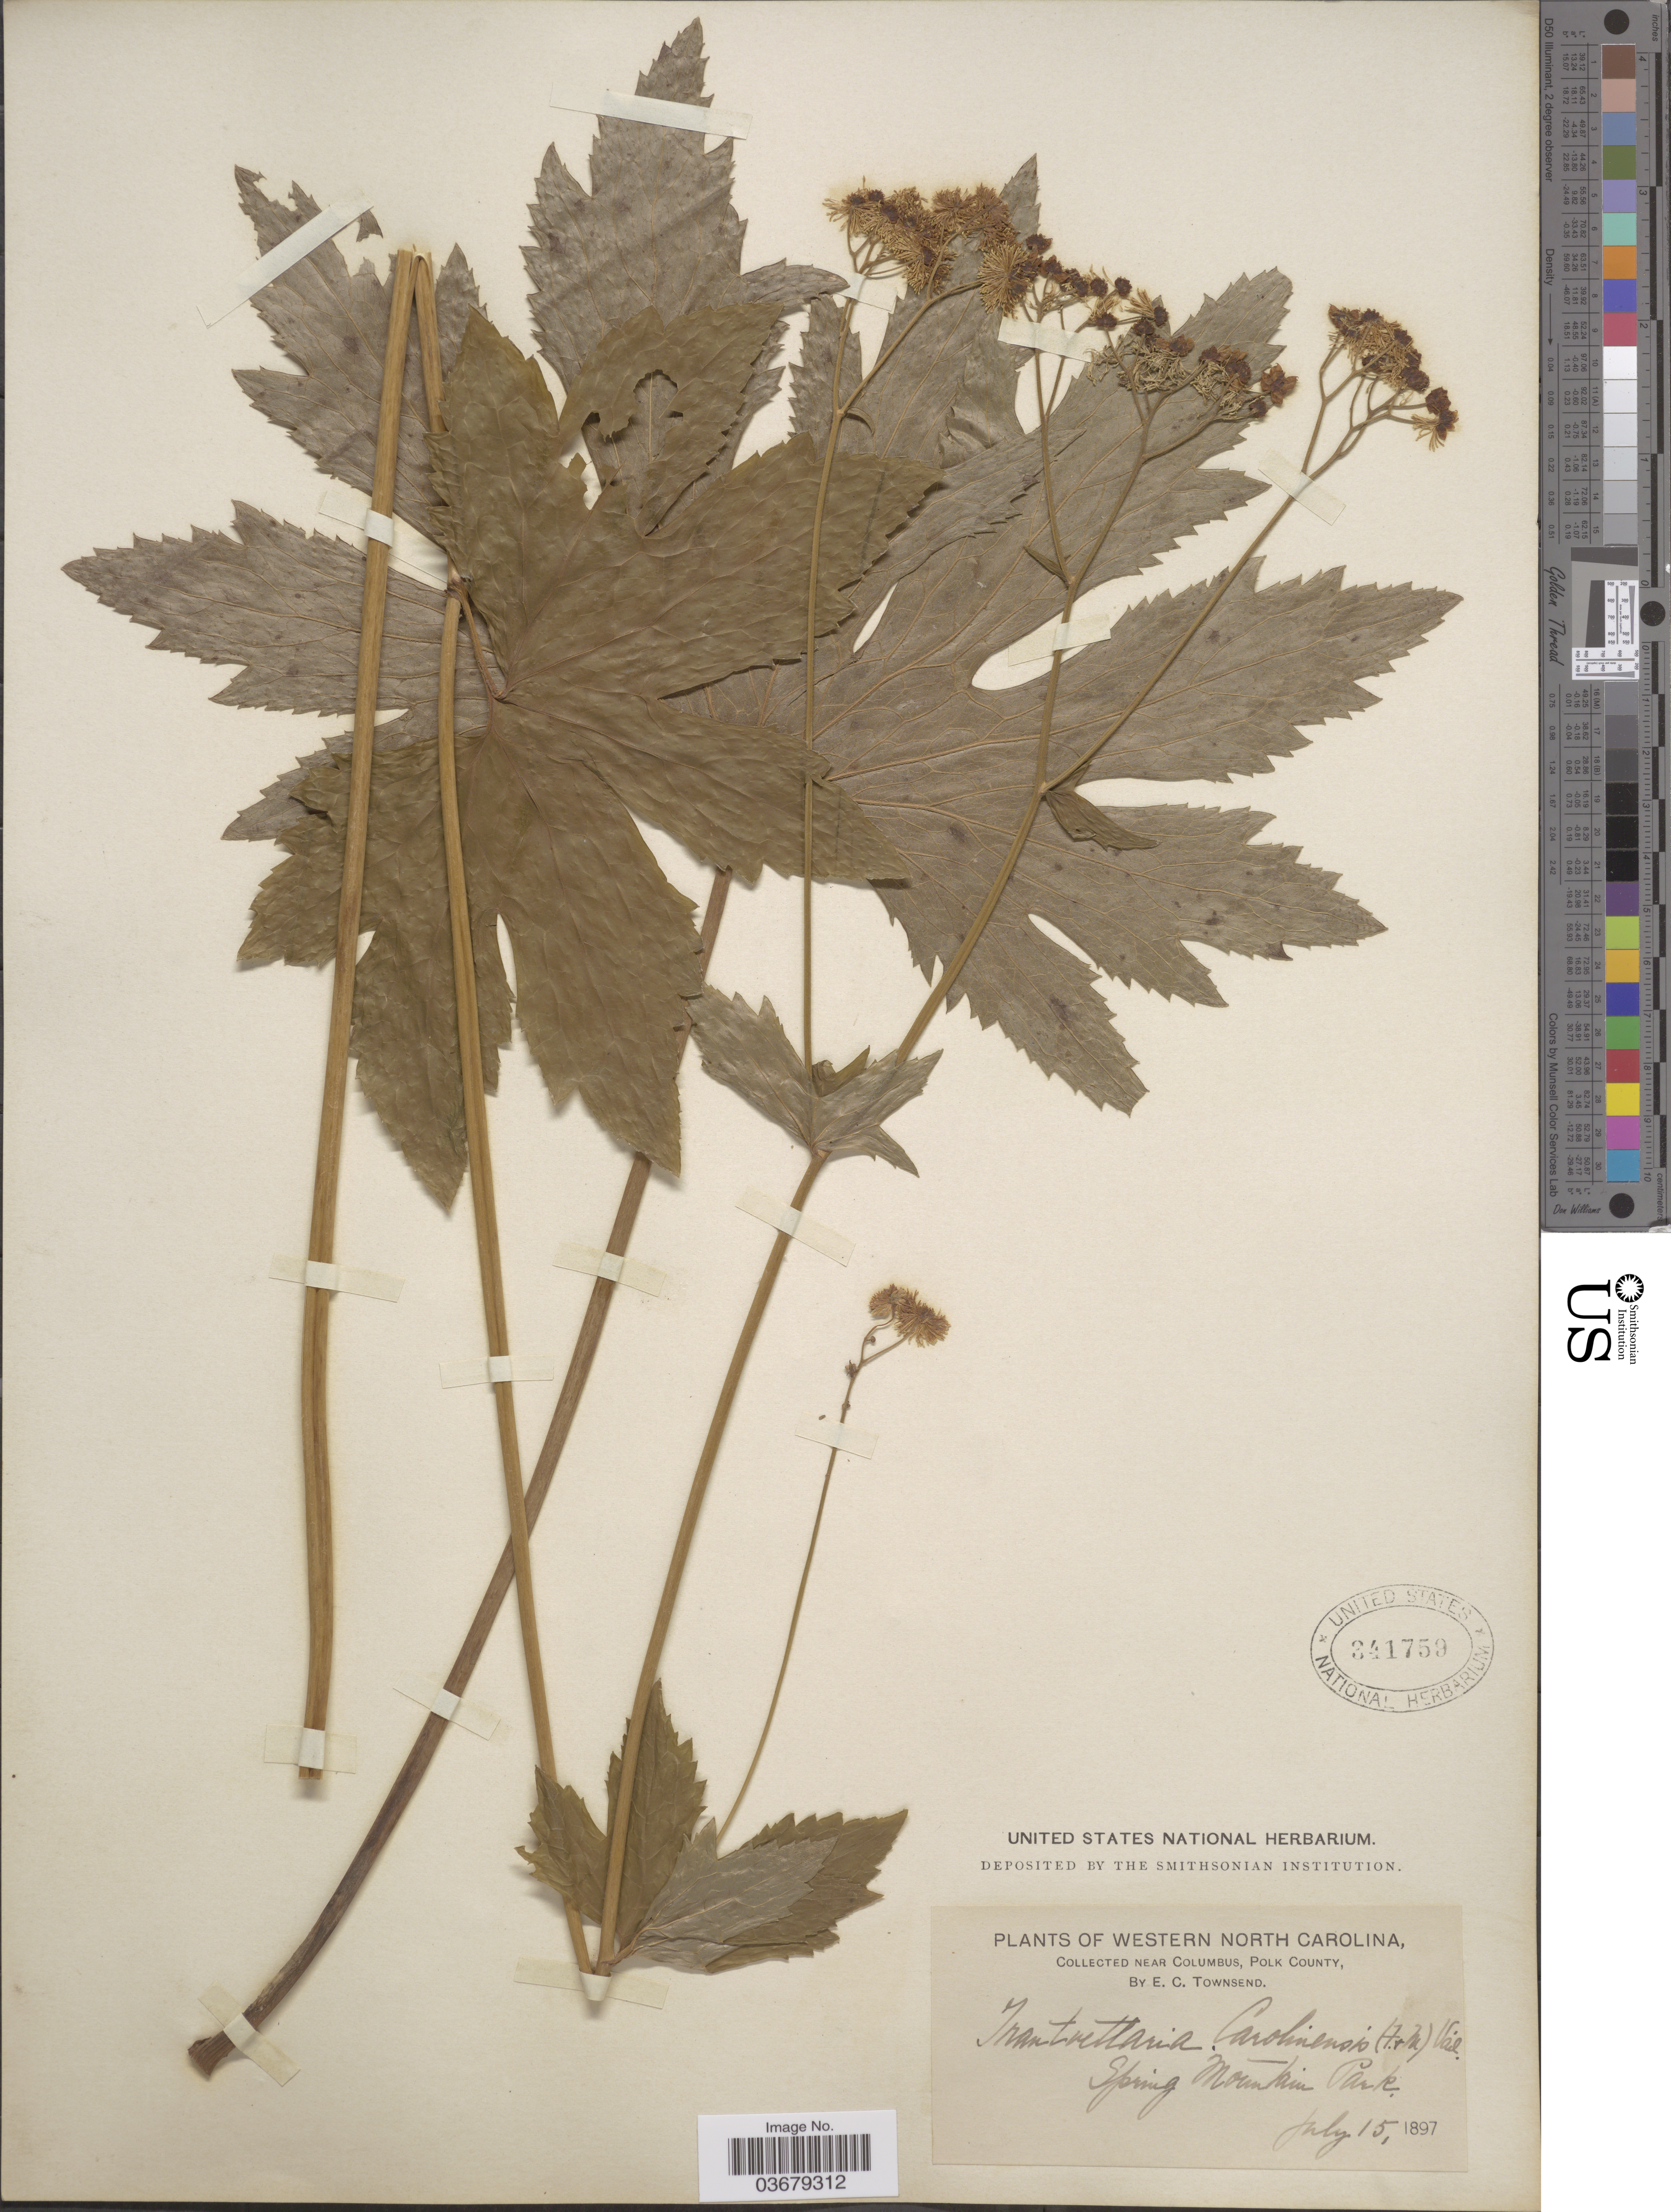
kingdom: Plantae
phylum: Tracheophyta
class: Magnoliopsida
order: Ranunculales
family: Ranunculaceae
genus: Trautvetteria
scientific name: Trautvetteria caroliniensis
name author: (Walter) Vail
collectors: E. C. Townsend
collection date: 1897-07-15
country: United States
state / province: North Carolina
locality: Western North Carolina. Near Columbus, Polk County. Spring Mountain Park.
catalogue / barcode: US 341759